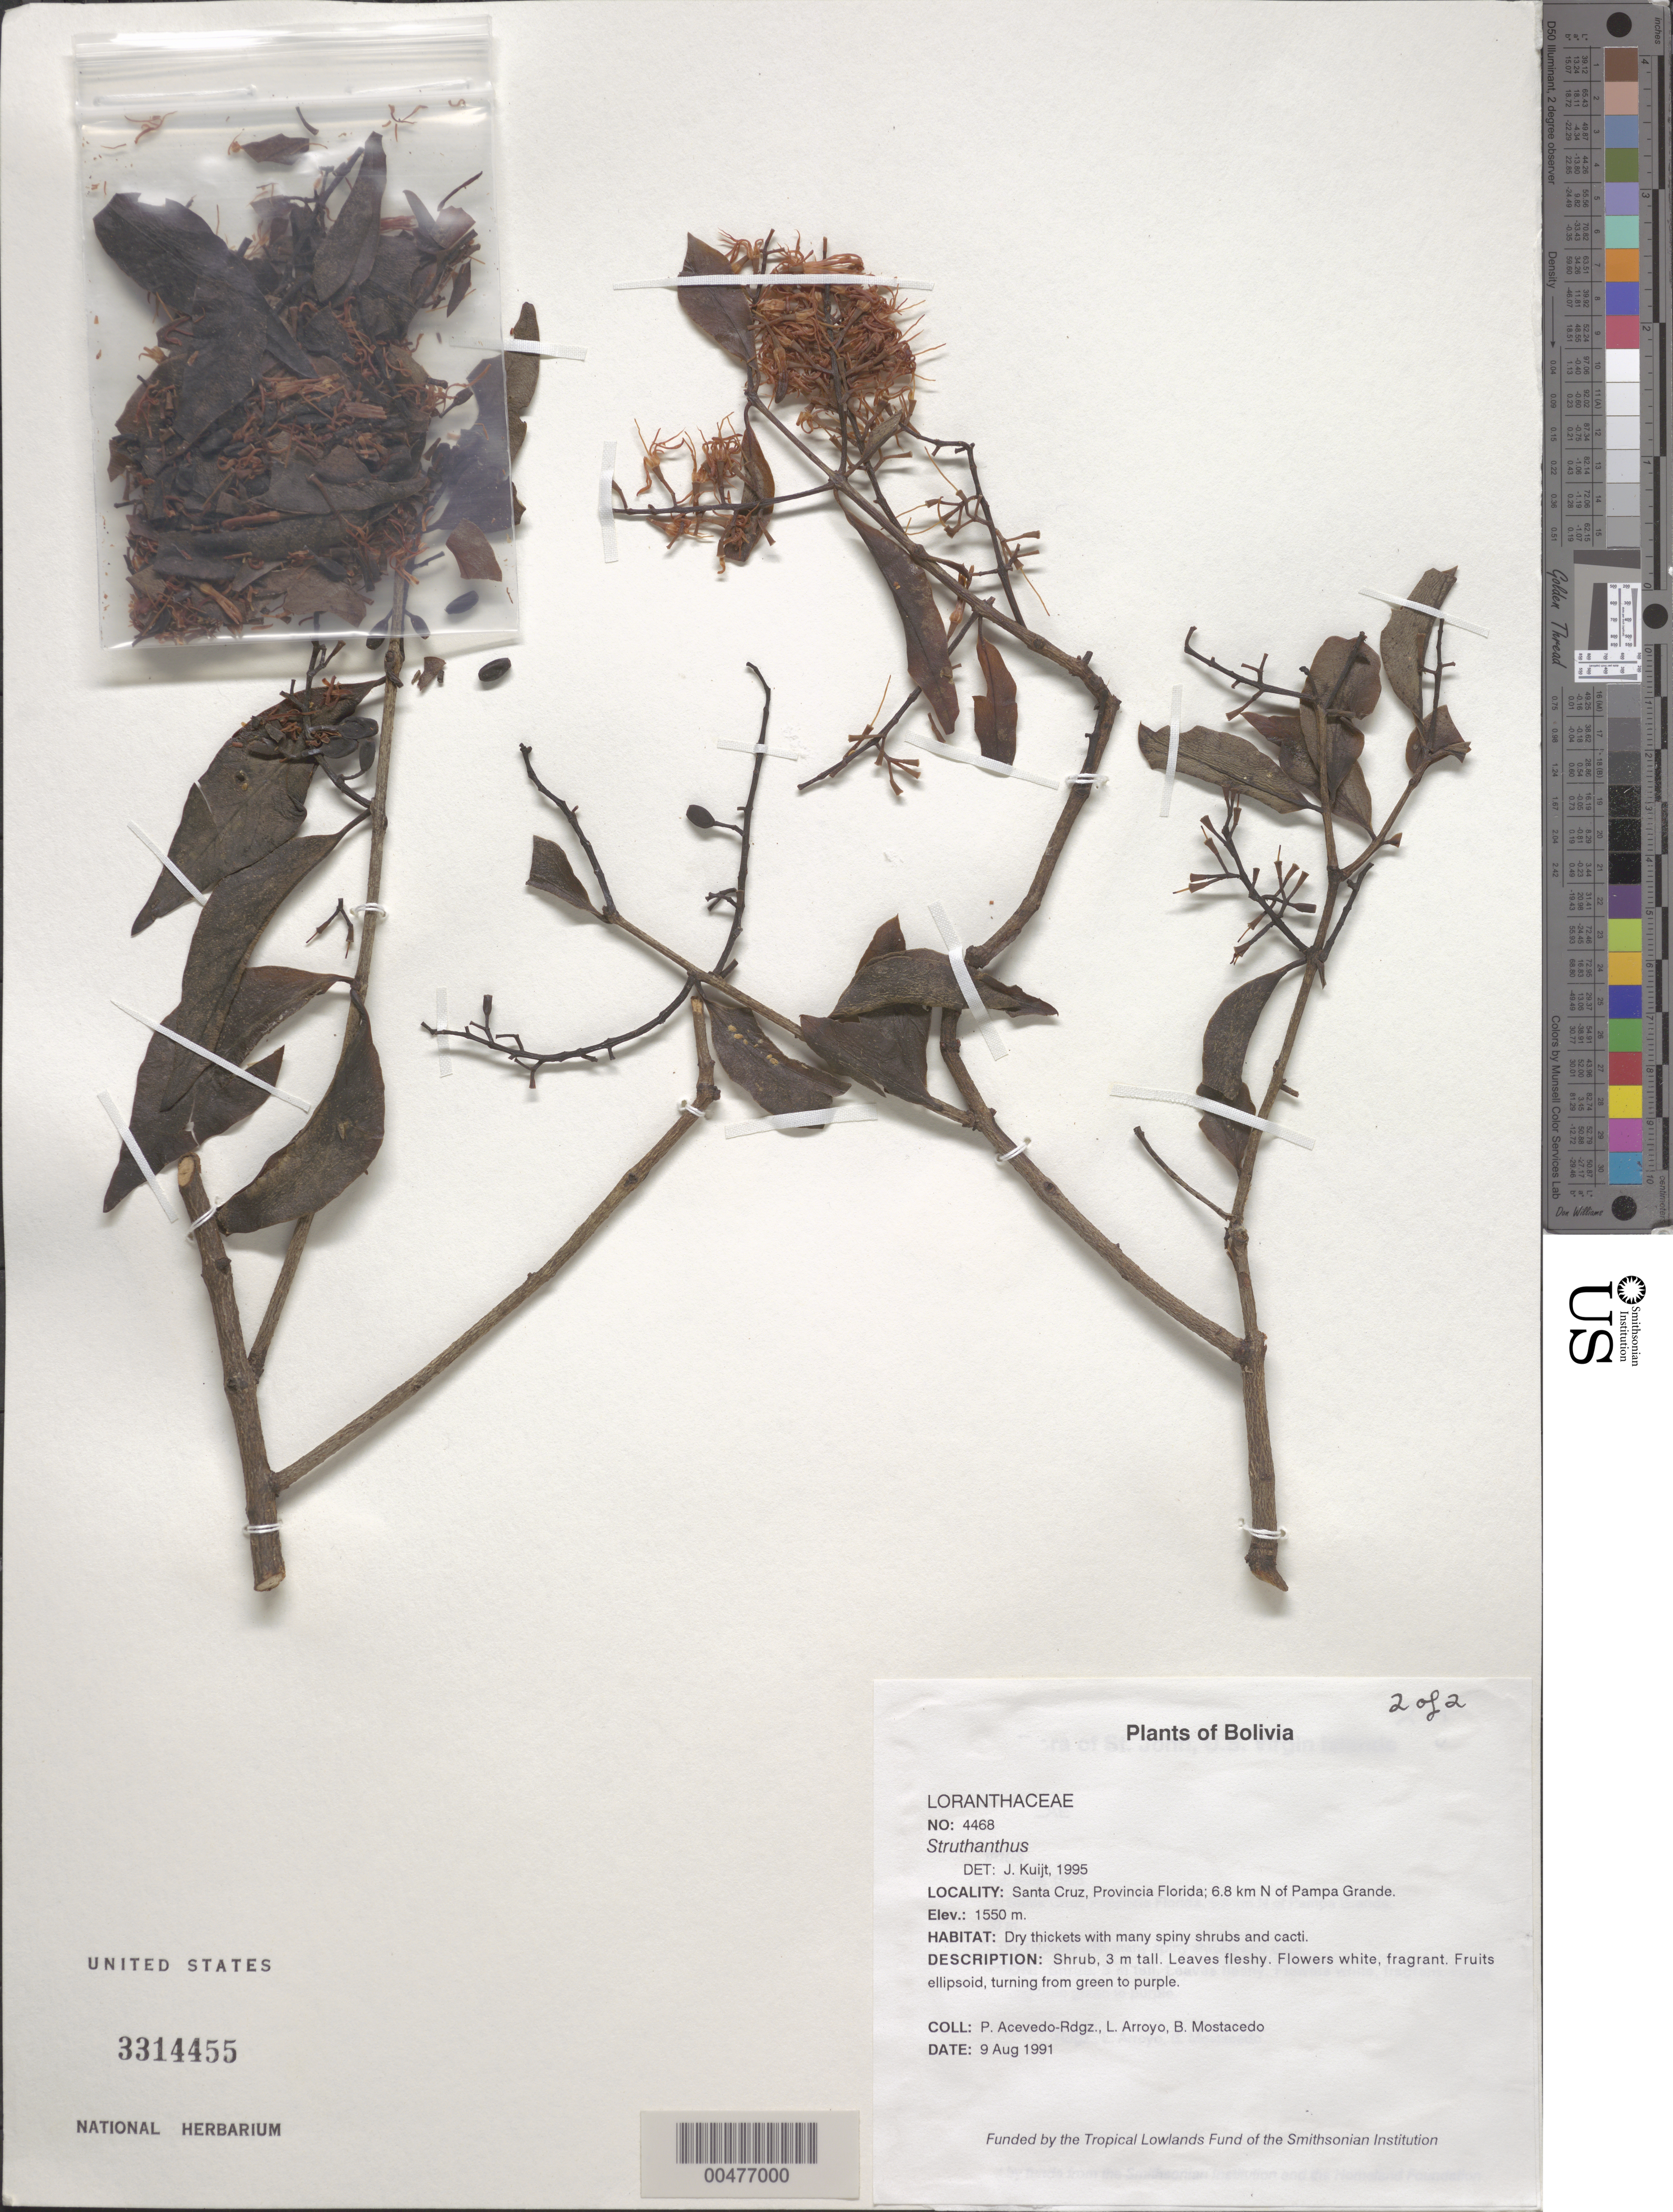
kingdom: Plantae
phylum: Tracheophyta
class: Magnoliopsida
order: Santalales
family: Loranthaceae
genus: Struthanthus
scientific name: Struthanthus sp.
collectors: P. Acevedo-Rodr., L. Arroyo & B. Mostacedo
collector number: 4468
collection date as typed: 09 Aug 1991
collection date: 1991-08-09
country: Bolivia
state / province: Santa Cruz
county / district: Florida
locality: N of Pampa Grande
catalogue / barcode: US 3314455